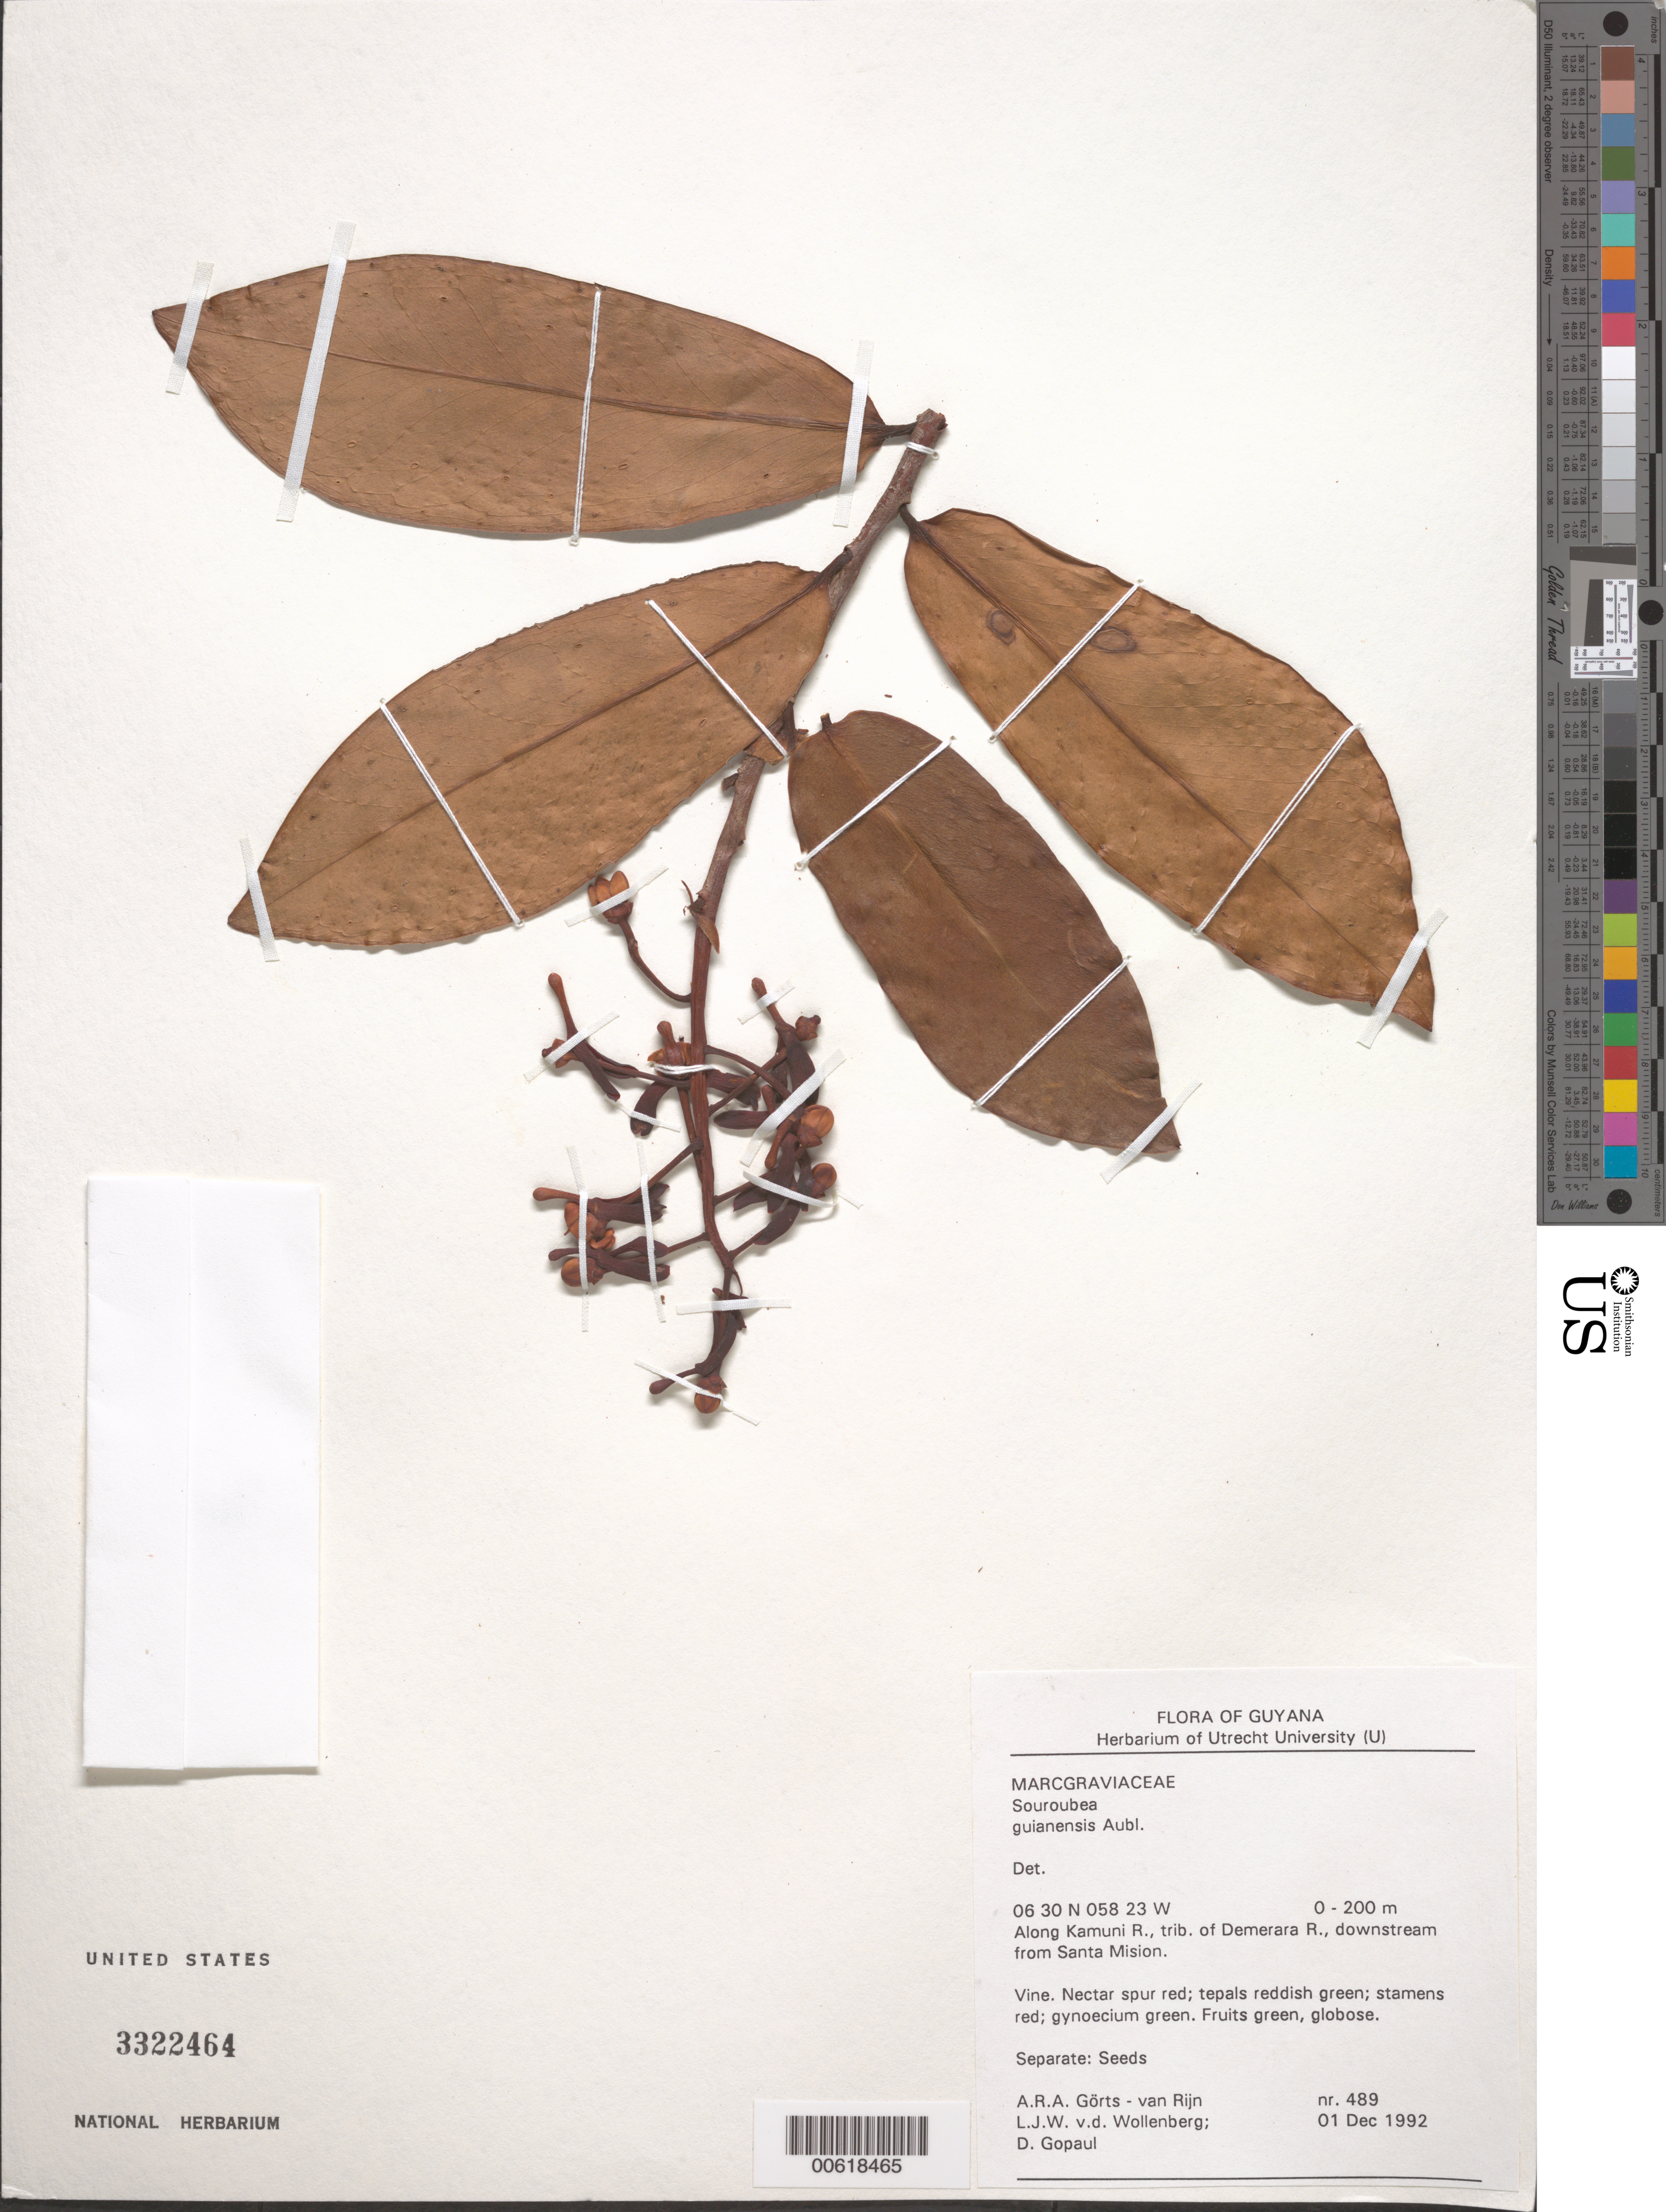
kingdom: Plantae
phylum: Tracheophyta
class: Magnoliopsida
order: Ericales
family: Marcgraviaceae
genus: Souroubea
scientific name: Souroubea guianensis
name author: Aubl.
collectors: A. .R. A. Görts-van Rijn, L. van der Wollenberg & D. Gopaul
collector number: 489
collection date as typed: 1-Dec-92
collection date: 1992-12-01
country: Guyana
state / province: Demerara-Mahaica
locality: Kamuni R., trib. of Demerara R., downstream from Santa Mission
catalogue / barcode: US 3322464